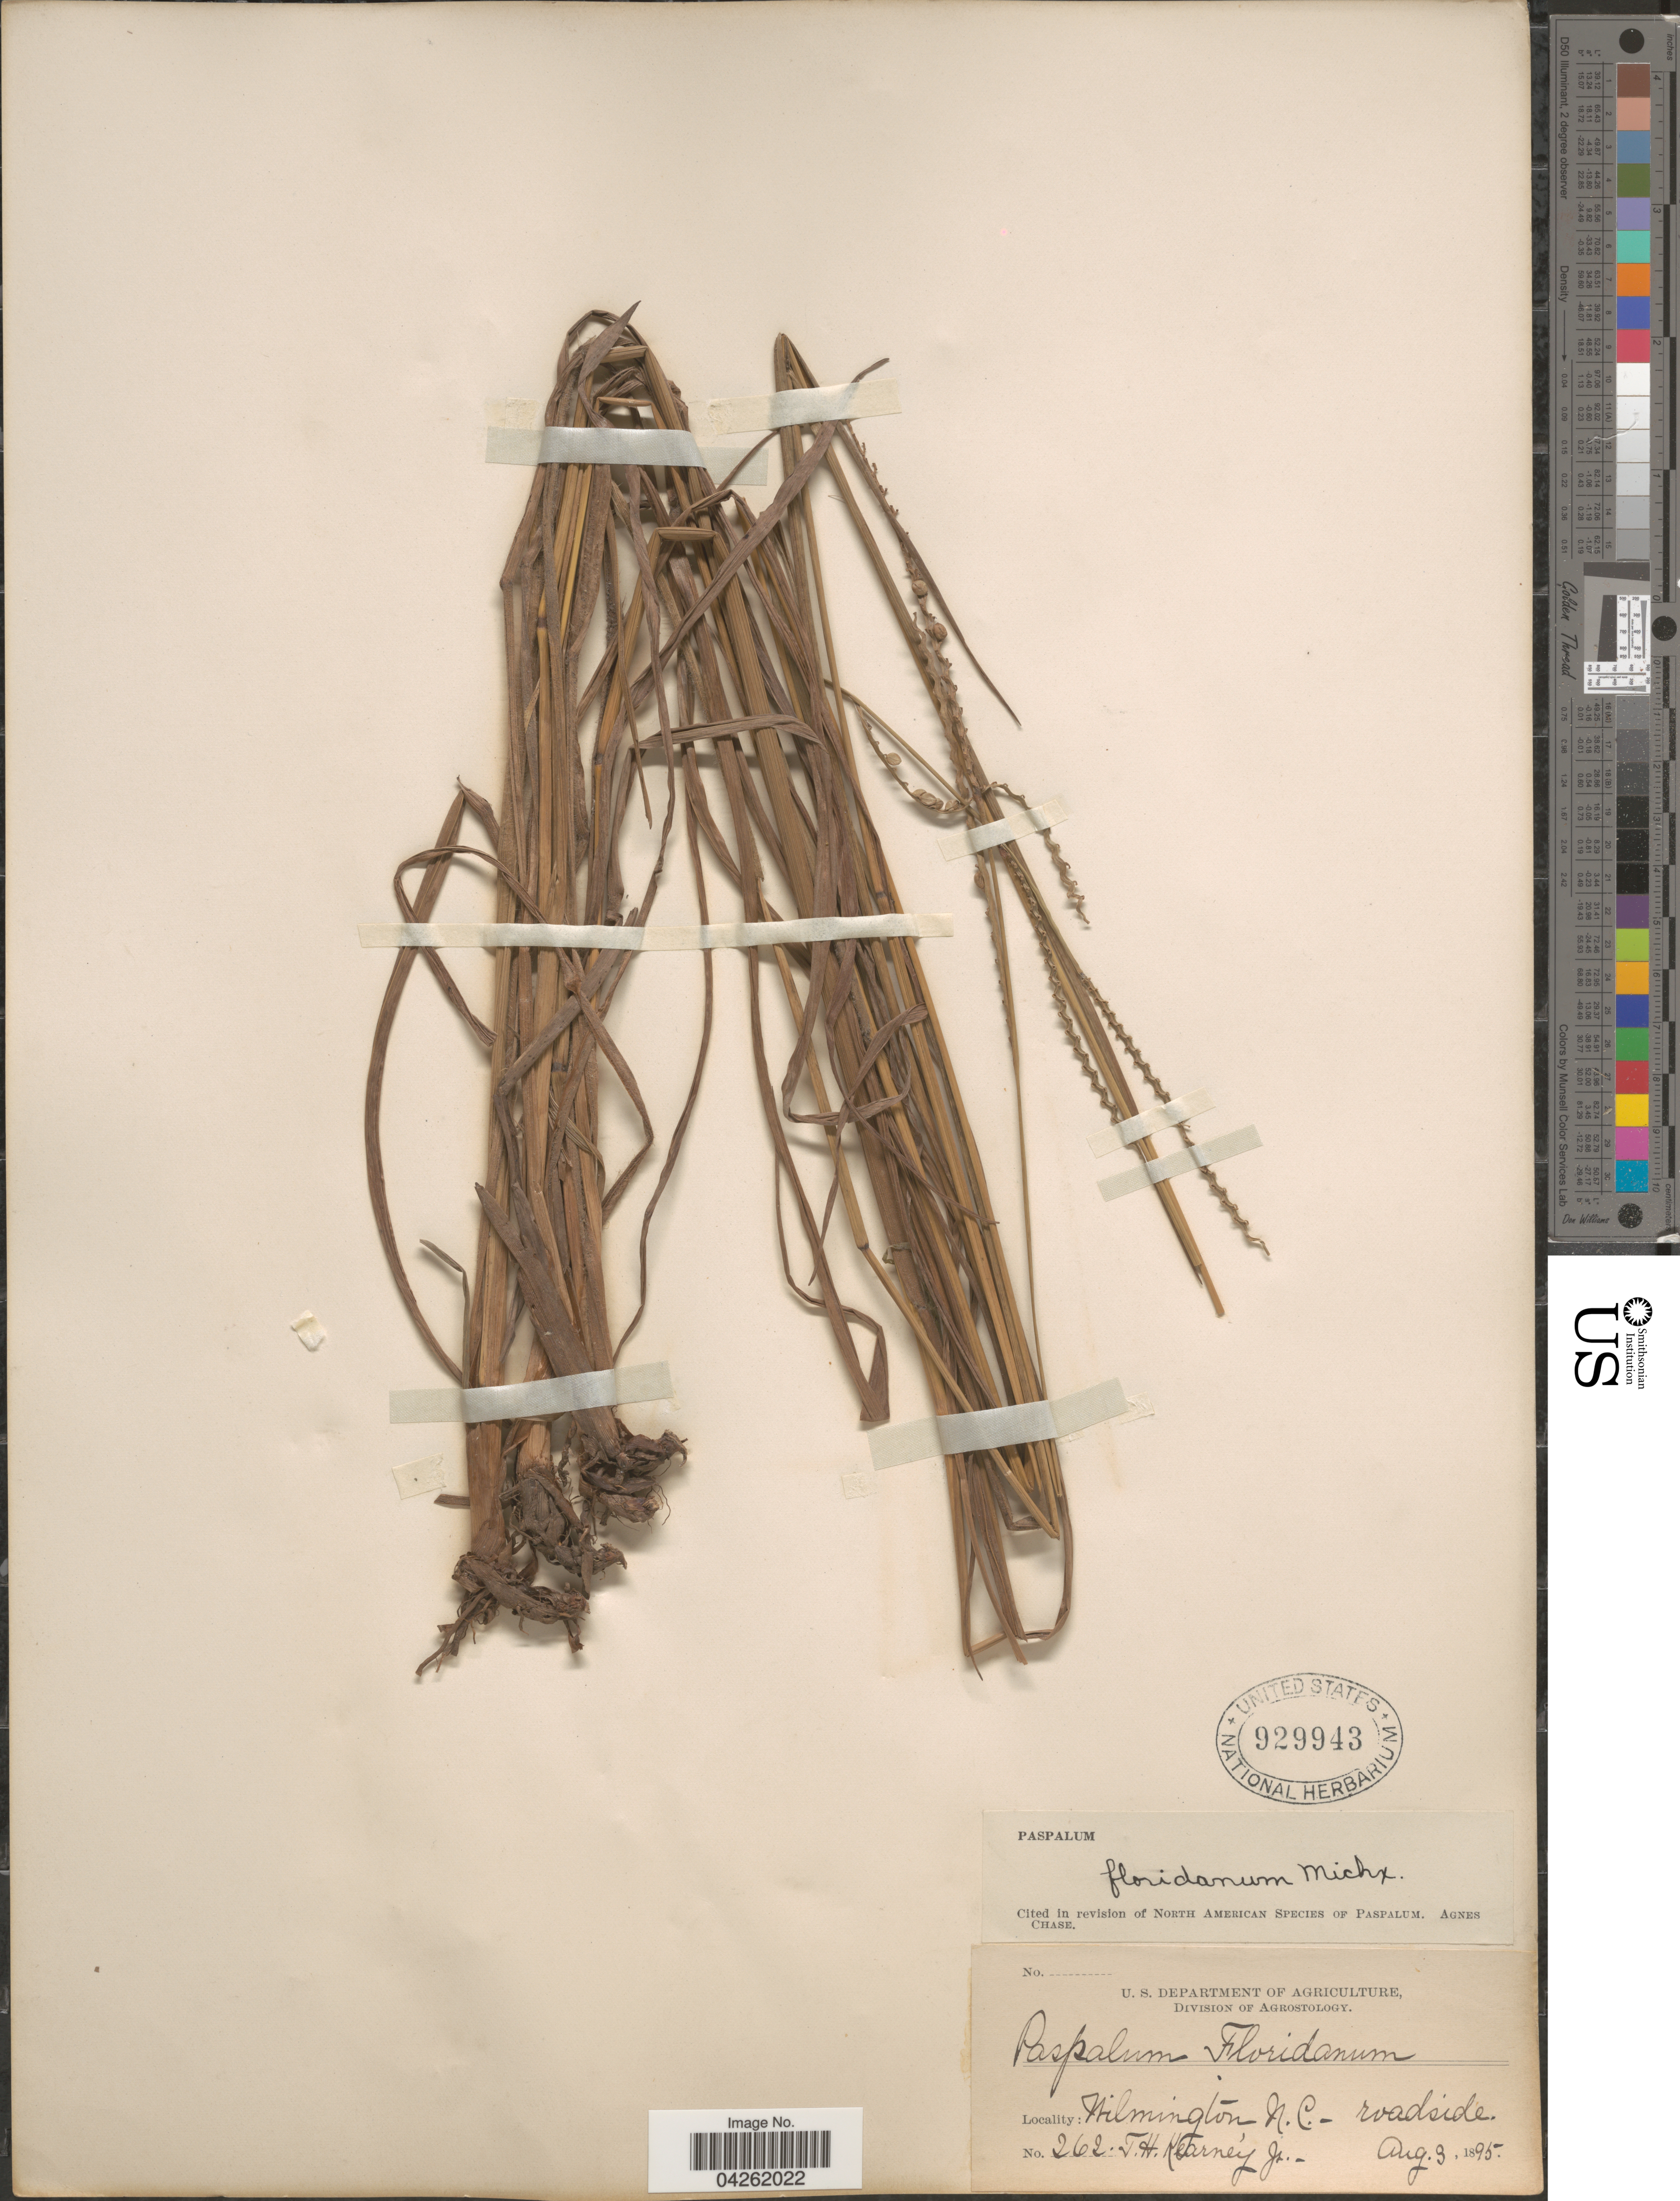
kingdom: Plantae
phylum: Tracheophyta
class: Liliopsida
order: Poales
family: Poaceae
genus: Paspalum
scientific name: Paspalum floridanum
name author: Michx.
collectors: T. H. Kearney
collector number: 262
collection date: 1895-08-03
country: United States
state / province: North Carolina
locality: Wilmington.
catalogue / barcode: US 929943